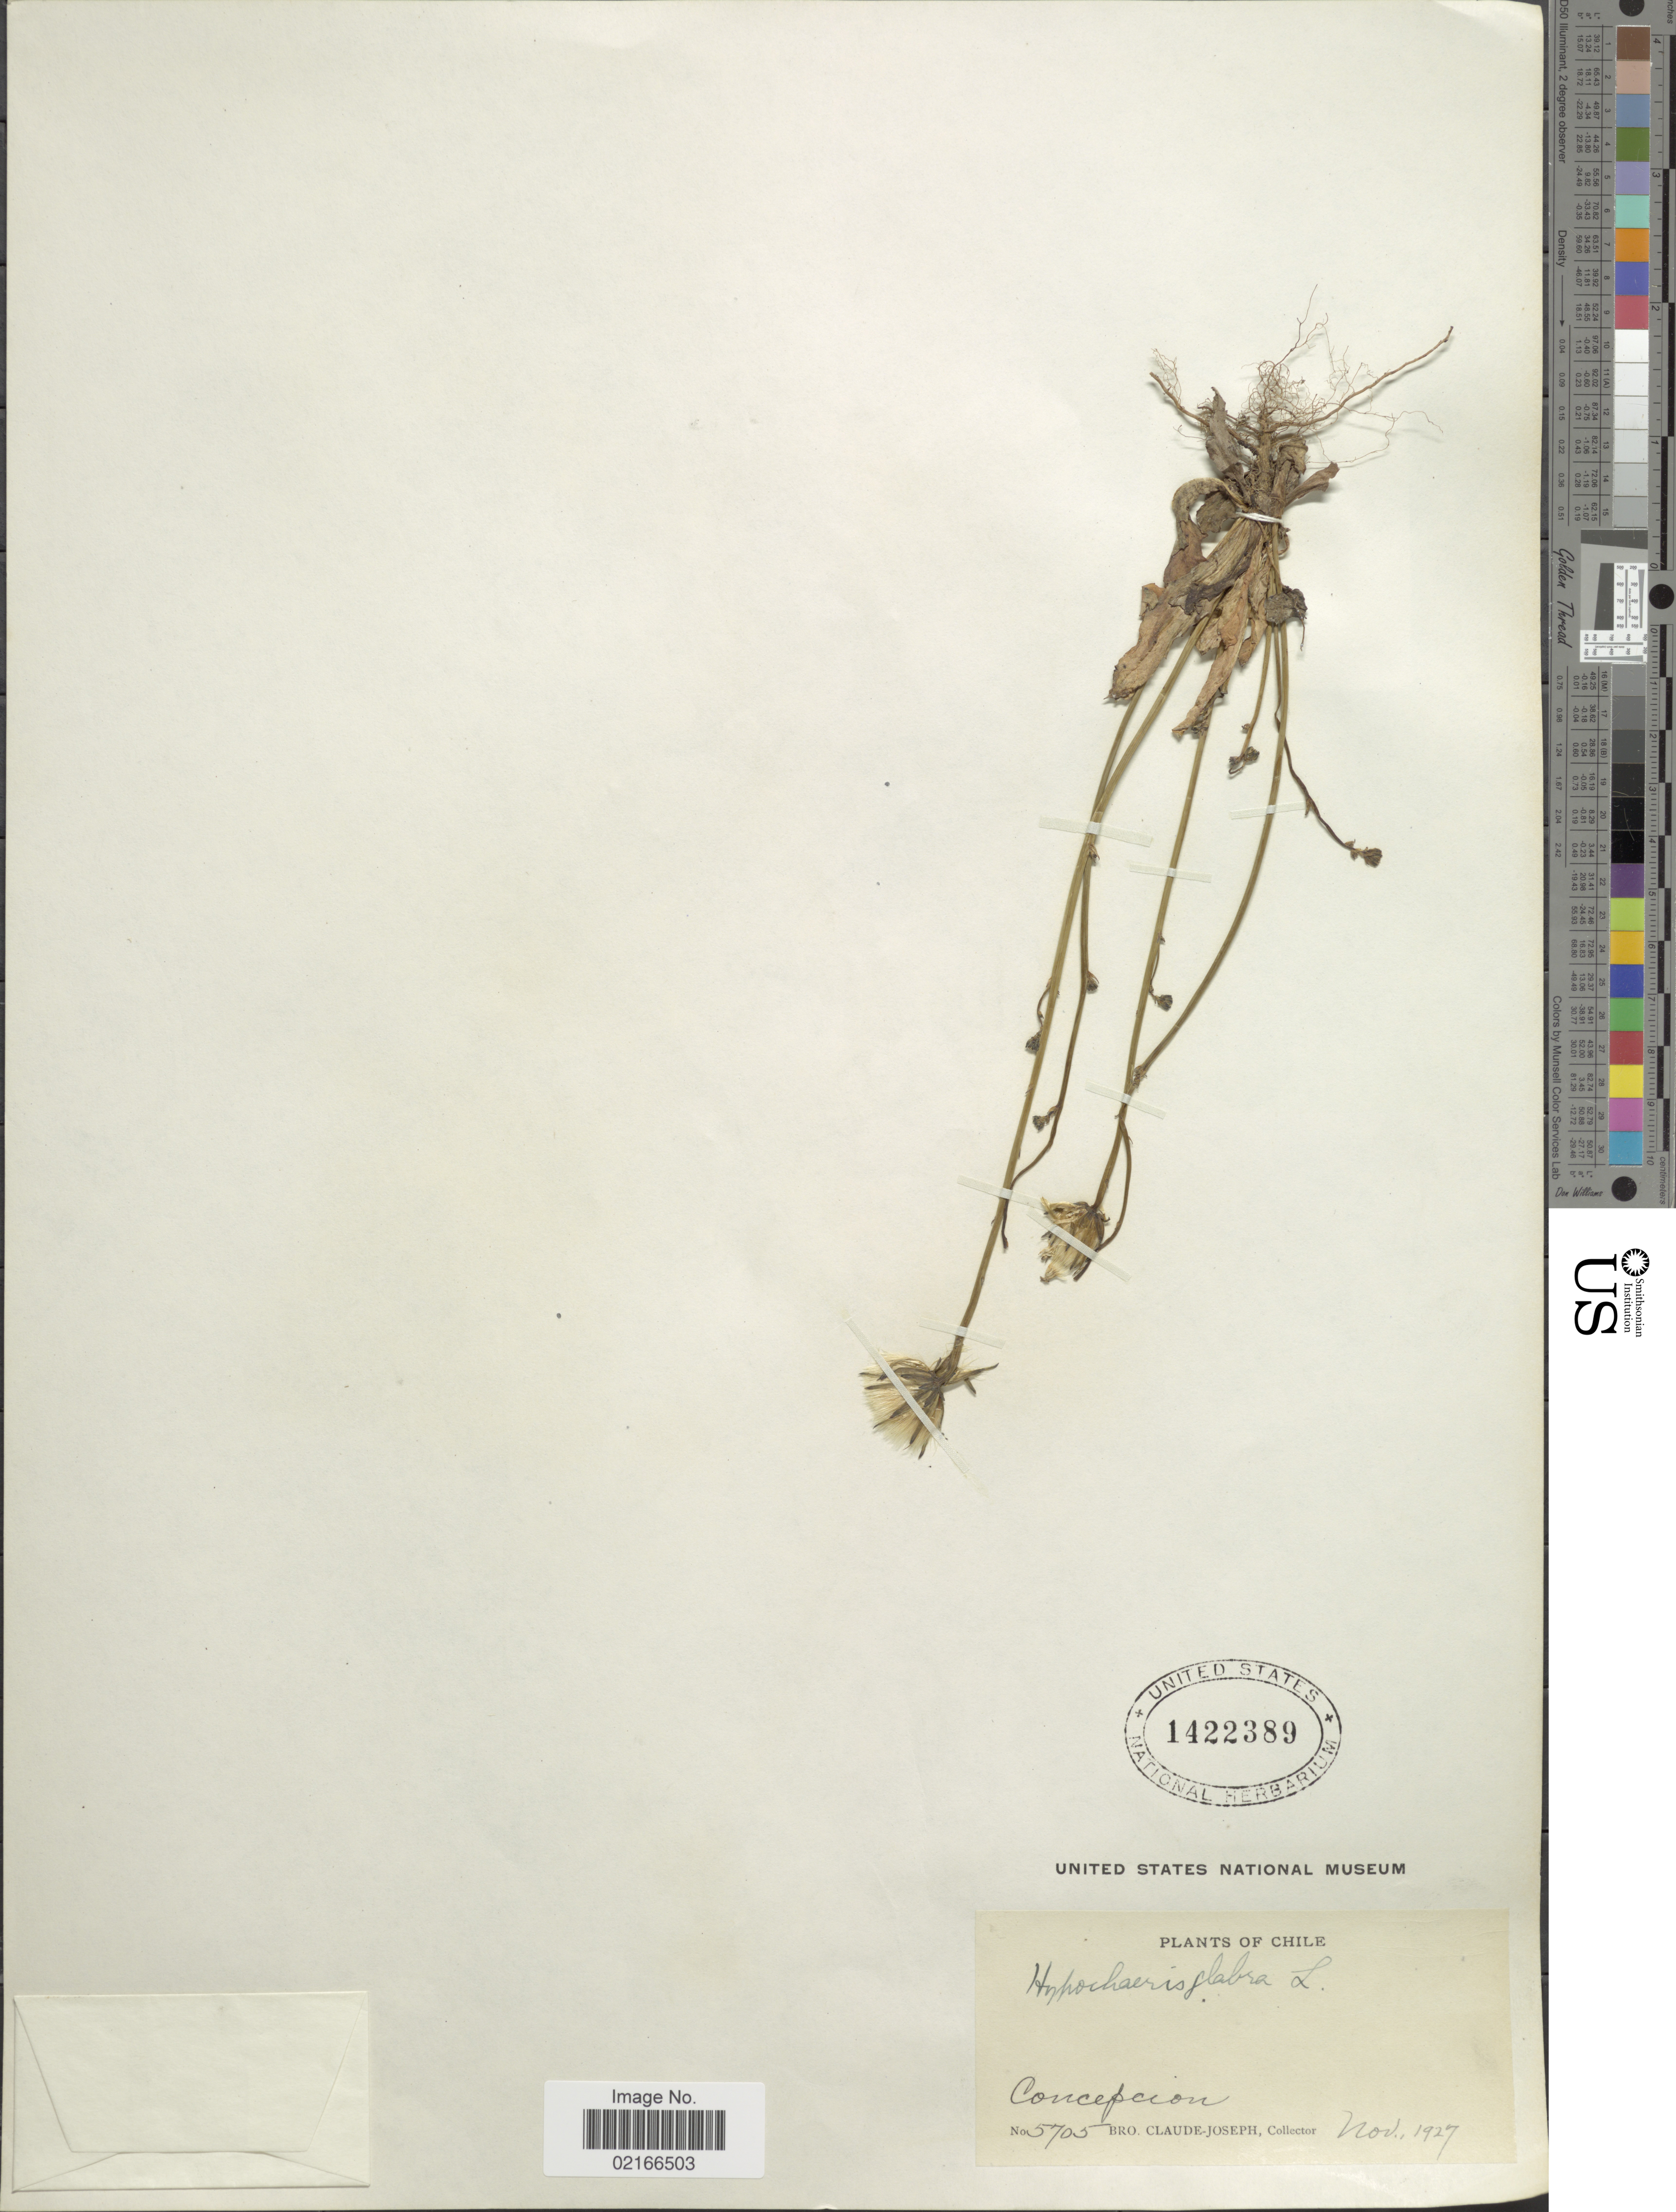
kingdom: Plantae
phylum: Tracheophyta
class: Magnoliopsida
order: Asterales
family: Asteraceae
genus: Hypochaeris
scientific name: Hypochaeris glabra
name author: L.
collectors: Bro. Claude-Joseph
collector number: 5705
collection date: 1927-11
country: Chile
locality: Concepcion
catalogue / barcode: US 1422389